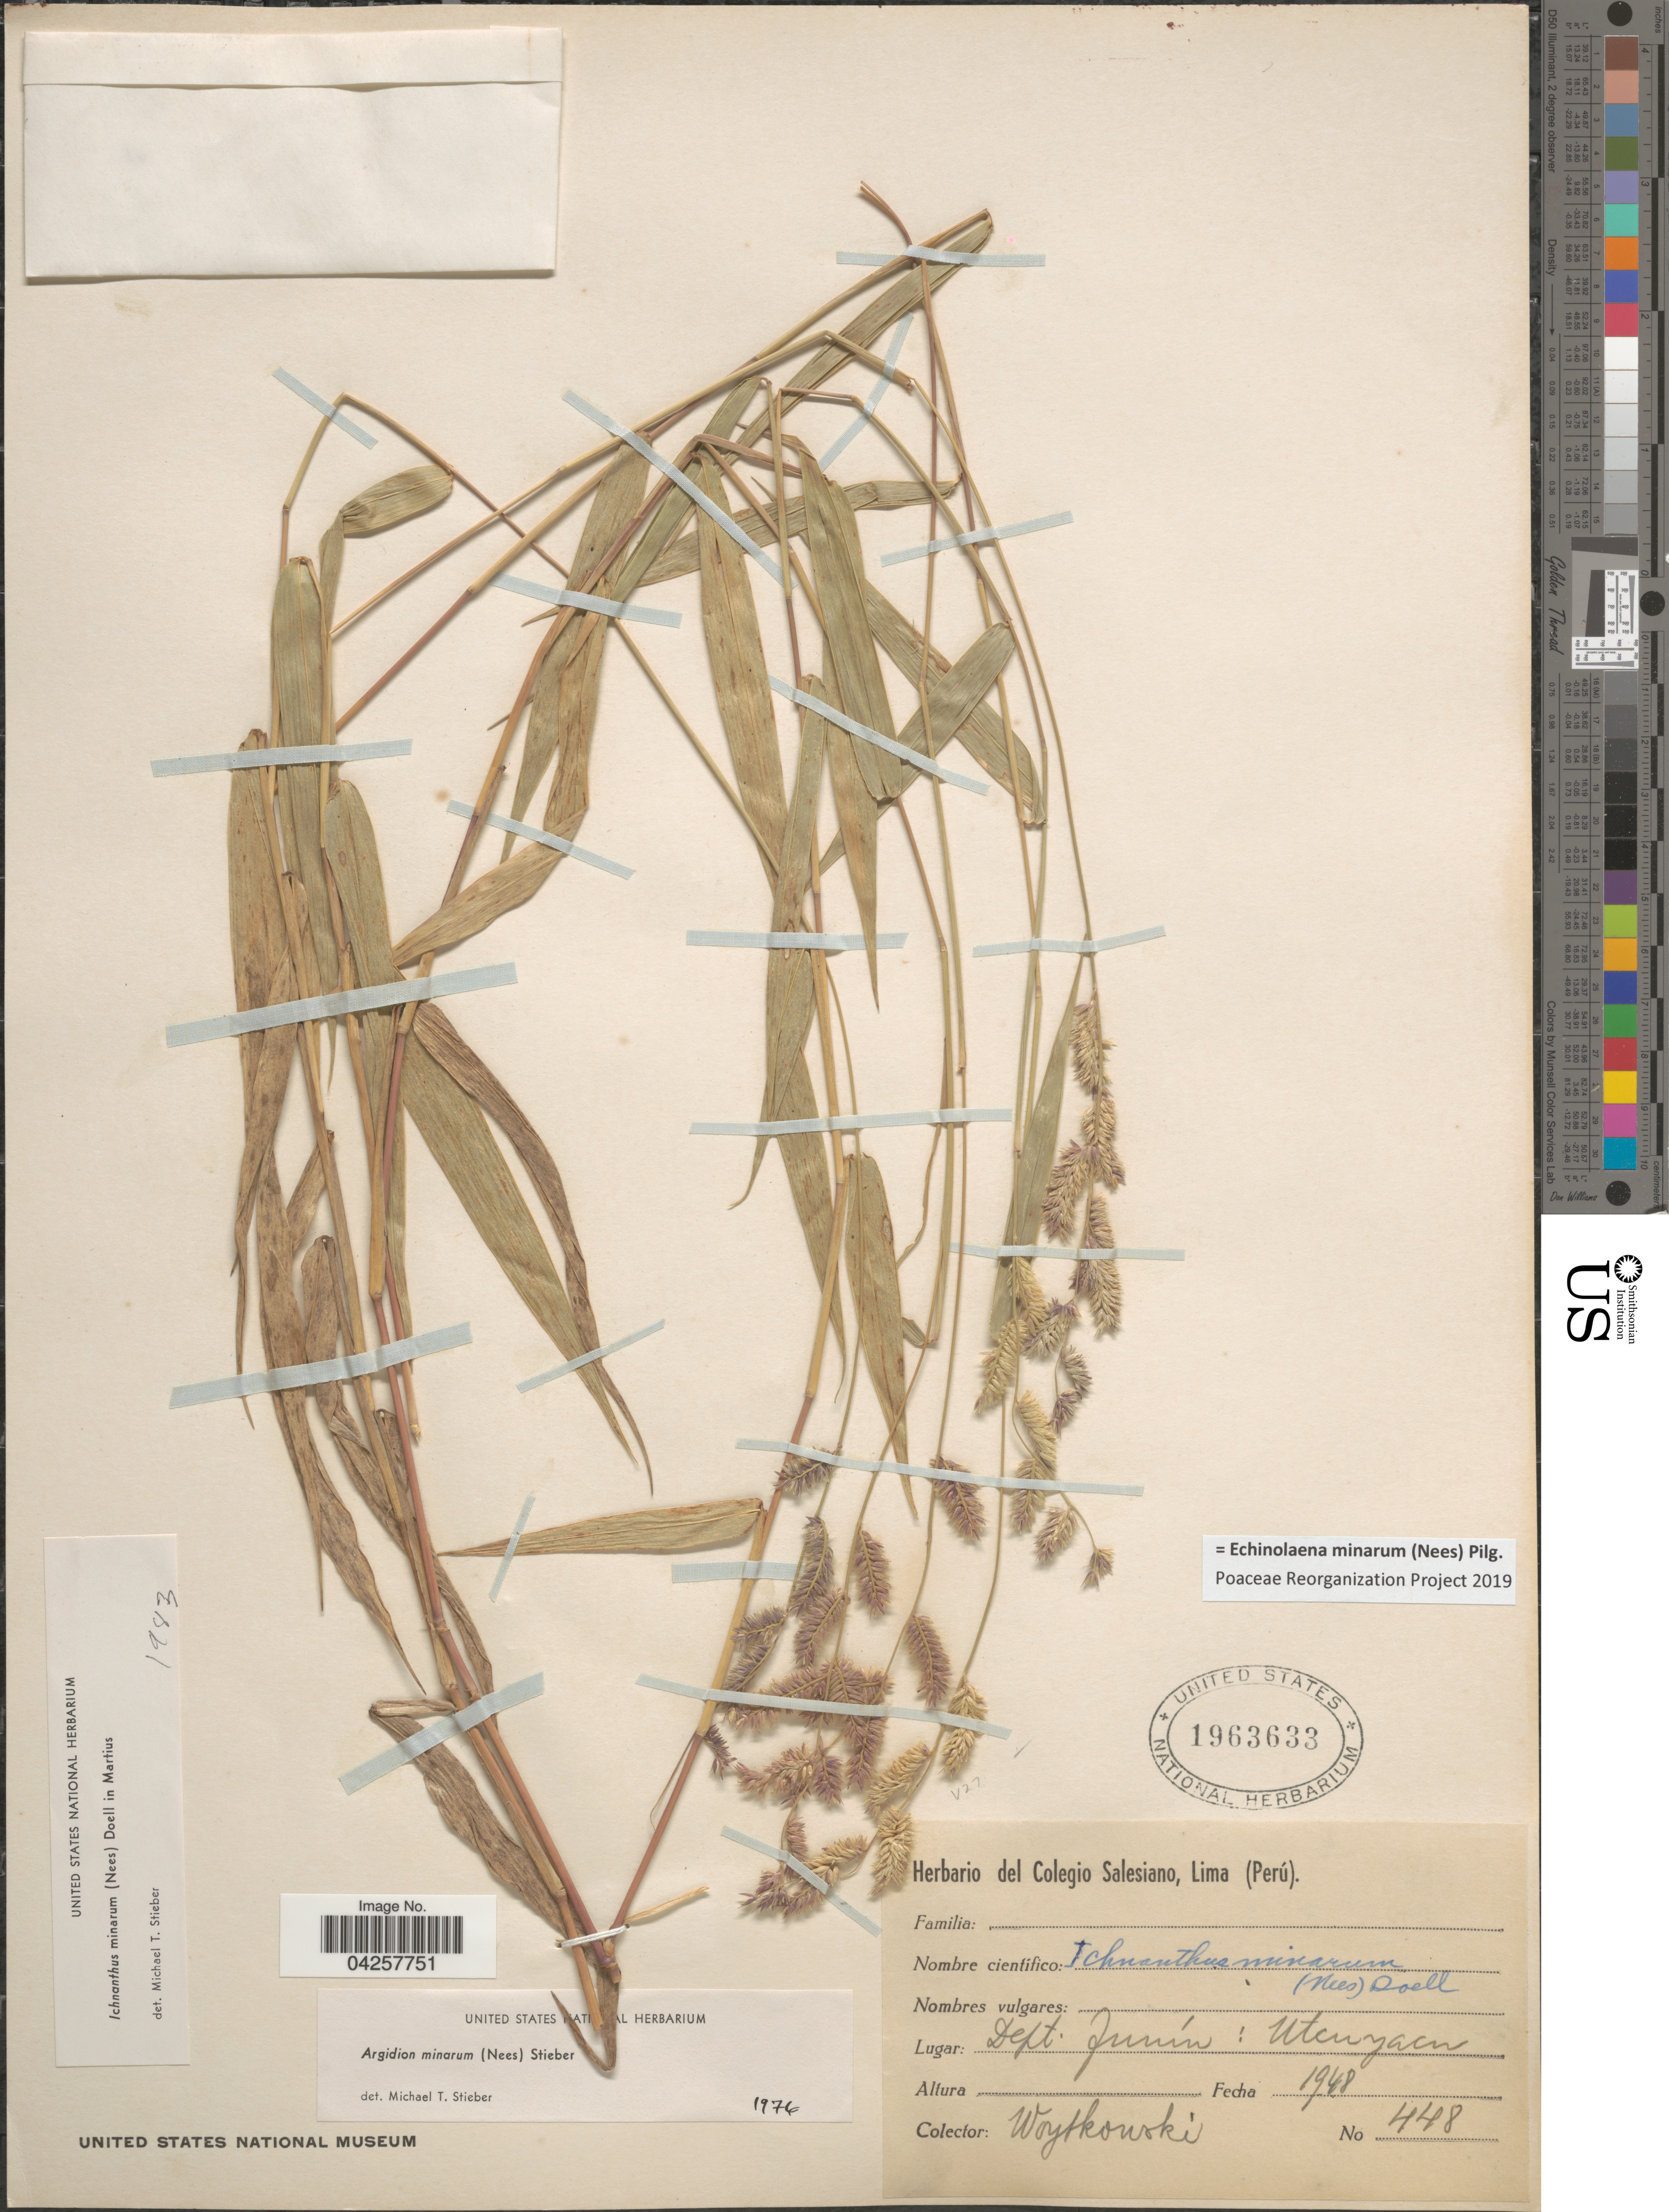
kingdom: Plantae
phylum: Tracheophyta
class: Liliopsida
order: Poales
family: Poaceae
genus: Echinolaena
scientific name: Echinolaena minarum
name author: (Nees) Pilg.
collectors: Woytkowski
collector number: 448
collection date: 1948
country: Peru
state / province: Junín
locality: Dept. Junín; Utcuyacu.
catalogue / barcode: US 1963633